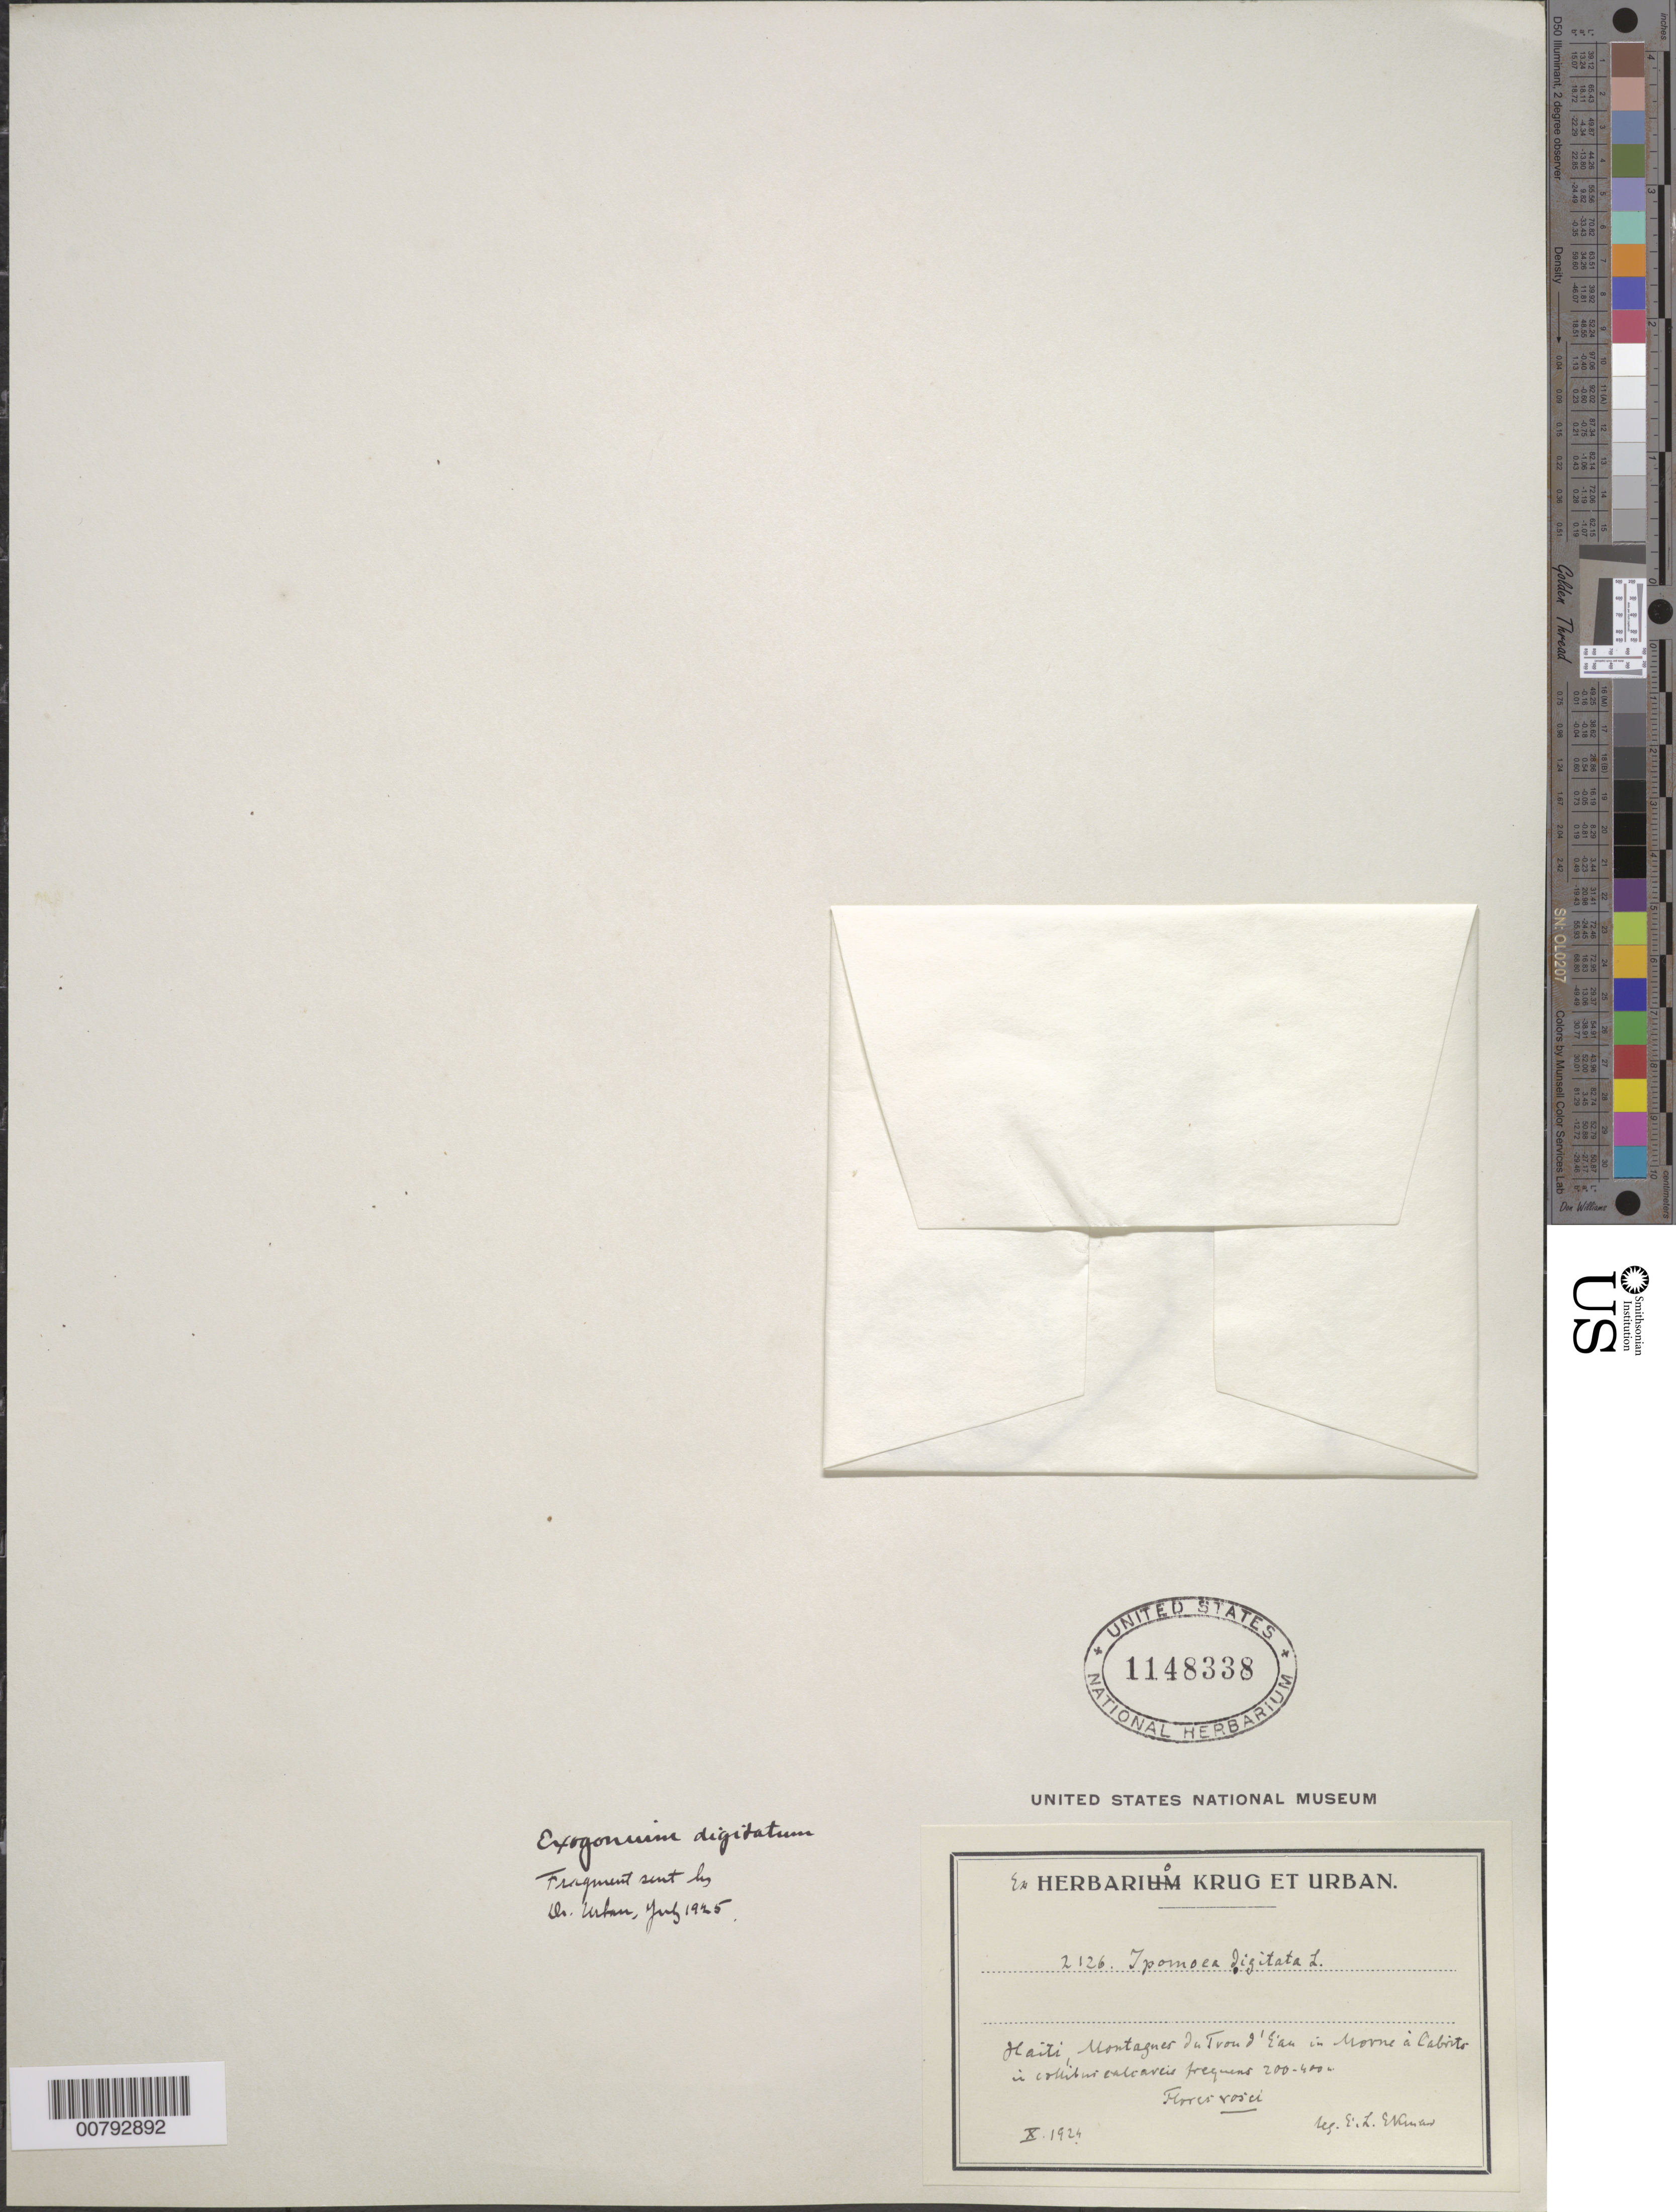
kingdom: Plantae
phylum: Tracheophyta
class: Magnoliopsida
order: Solanales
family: Convolvulaceae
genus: Ipomoea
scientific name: Ipomoea digitata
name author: L.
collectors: W. Buch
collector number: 2126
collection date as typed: Oct 1924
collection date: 1924-10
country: Haiti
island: Hispaniola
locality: Montagnes In Trou L'Ecu in Morne à Cabrits.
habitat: In collibus "eularcis frequens".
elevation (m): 200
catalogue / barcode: US 1148338